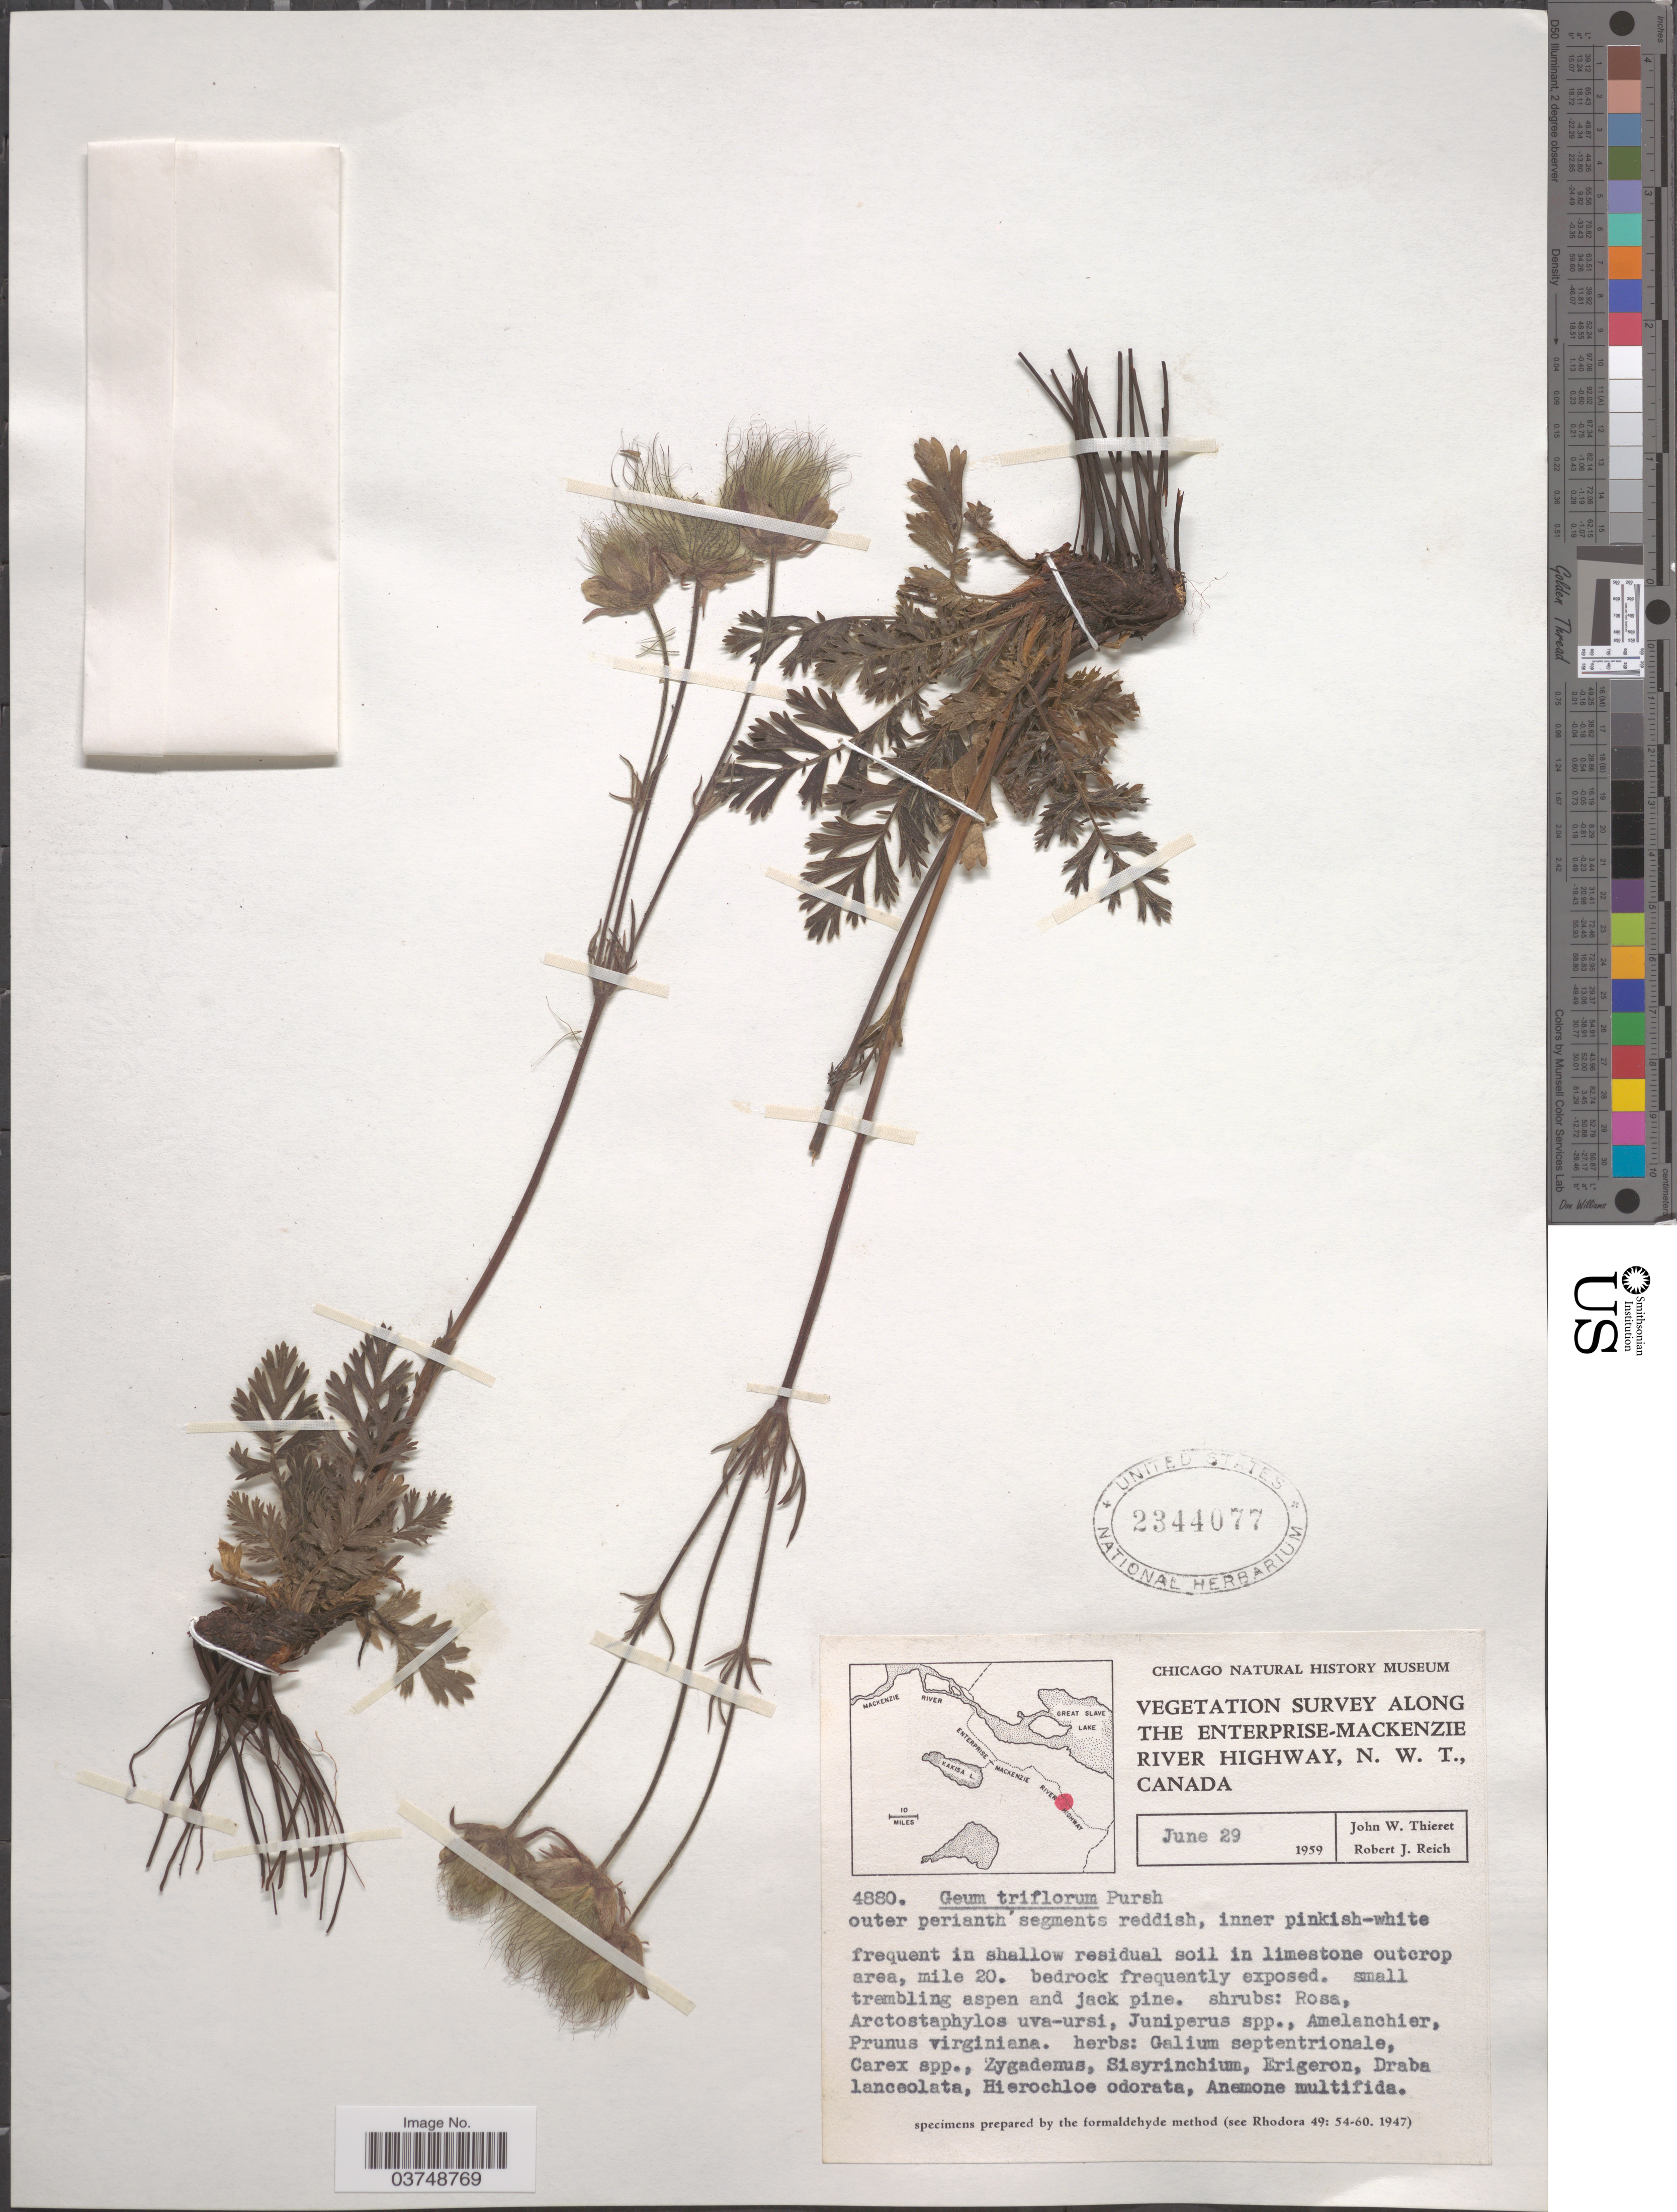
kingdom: Plantae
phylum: Tracheophyta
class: Magnoliopsida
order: Rosales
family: Rosaceae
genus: Geum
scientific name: Geum triflorum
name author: Pursh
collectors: J. W. Thieret & R. Reich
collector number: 4880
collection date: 1959-06-29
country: Canada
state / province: Northwest Territories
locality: Enterprise-Mackenzie River Highway.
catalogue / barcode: US 2344077